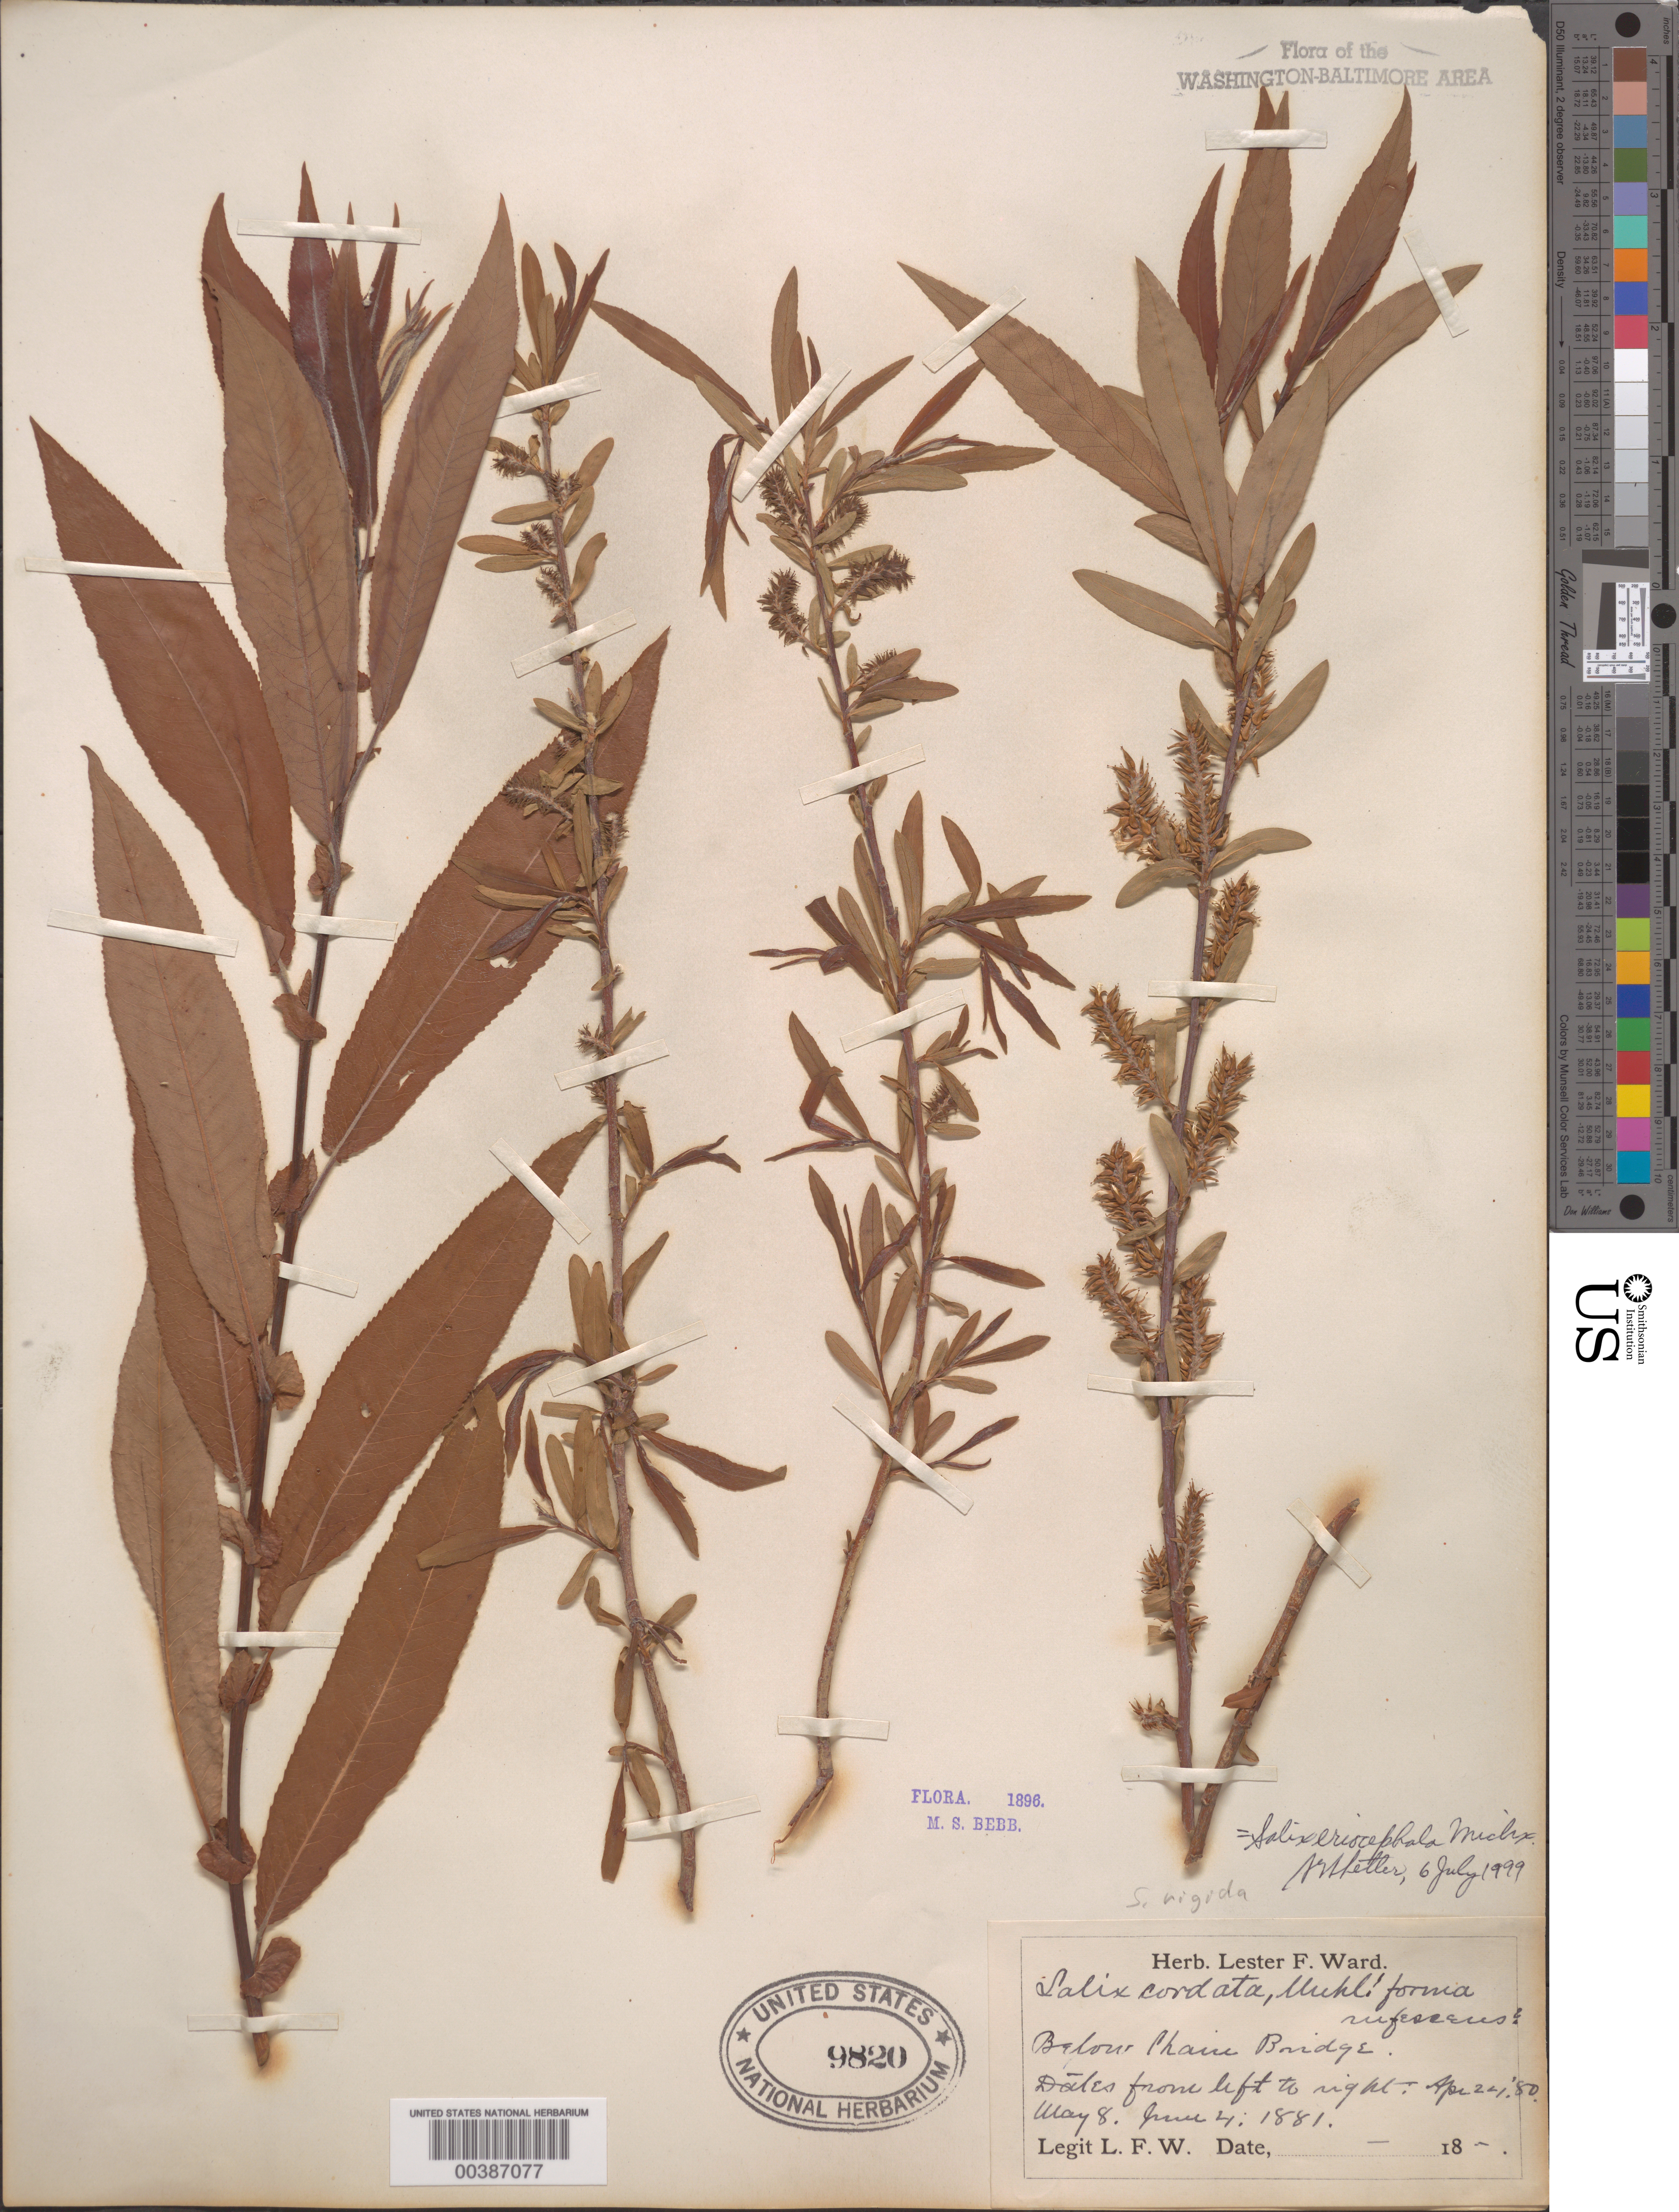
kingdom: Plantae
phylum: Tracheophyta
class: Magnoliopsida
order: Malpighiales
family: Salicaceae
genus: Salix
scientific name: Salix eriocephala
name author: Michx.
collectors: L. F. Ward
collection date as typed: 24 Apr 1880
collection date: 1880-04-24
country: United States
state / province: District of Columbia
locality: Below Chain Bridge C. and O. Canal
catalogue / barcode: US 9820